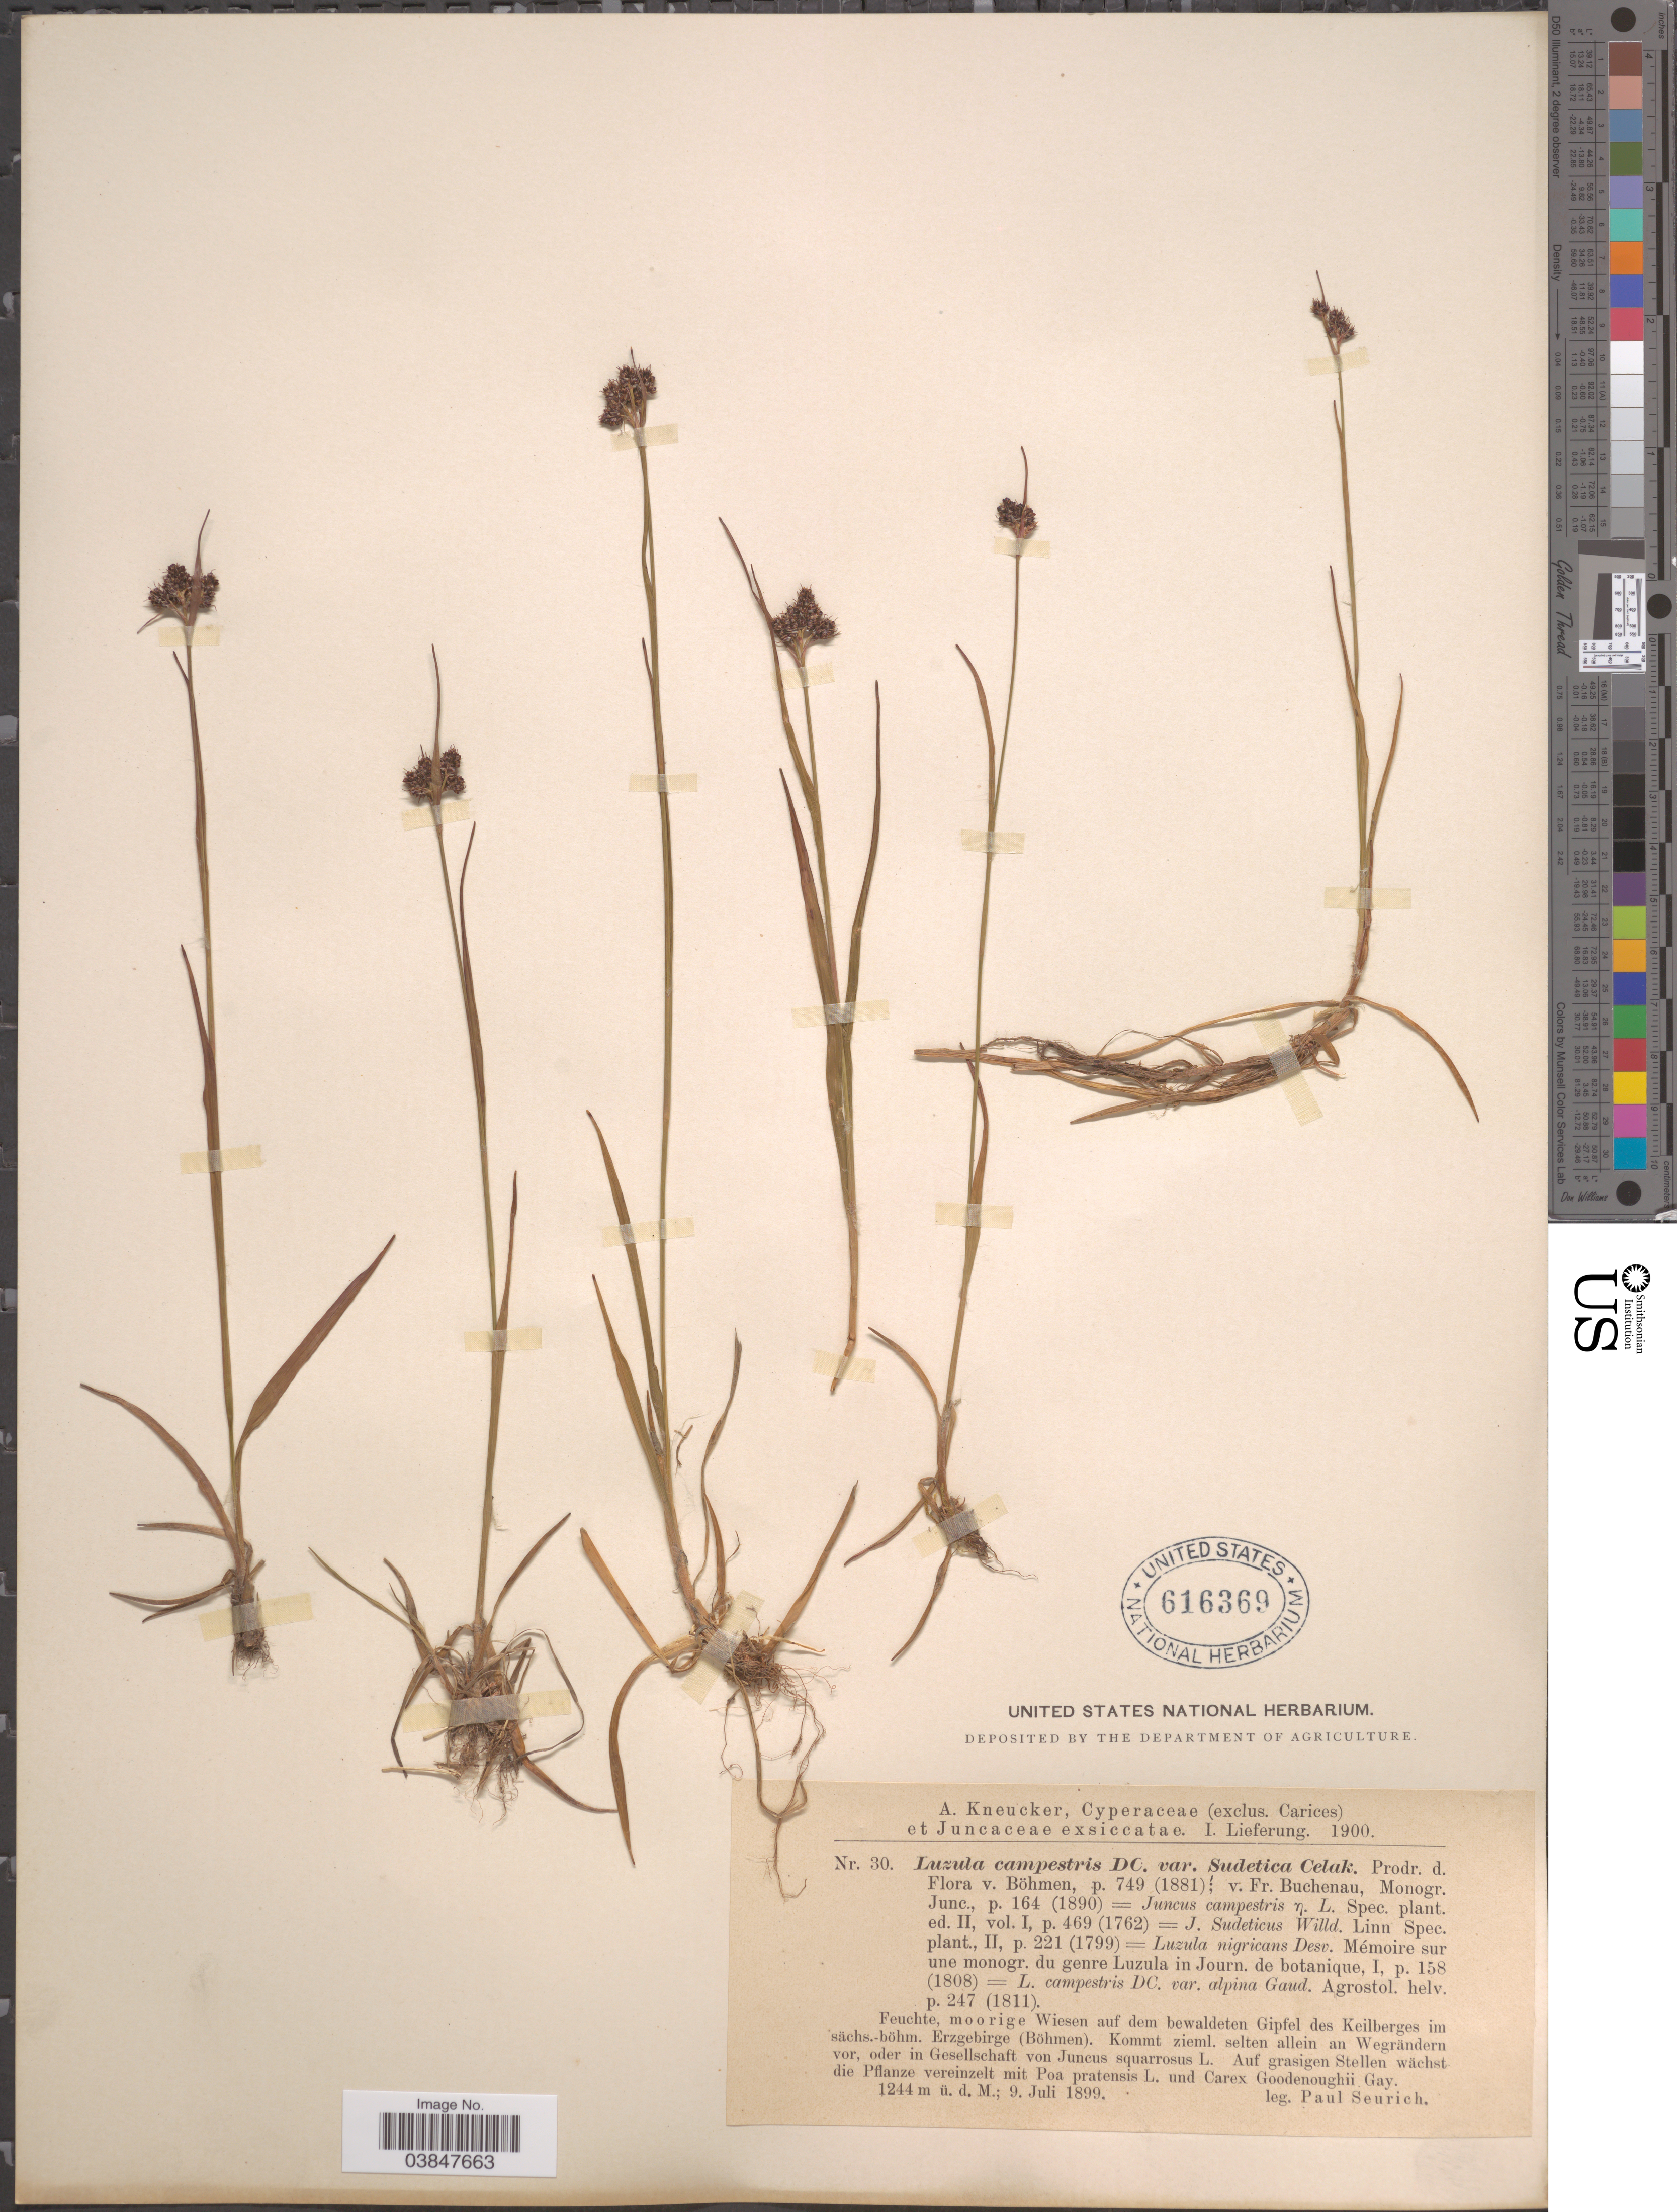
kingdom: Plantae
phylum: Tracheophyta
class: Liliopsida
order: Poales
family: Juncaceae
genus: Luzula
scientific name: Luzula campestris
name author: (L.) DC.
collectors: P. Seurich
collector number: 30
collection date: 1899-07-09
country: Czechia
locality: Feuchte, moorige Wiesen auf den bewaldeten Gipfel des Keilberges im sächa.- böhm. Erzgebirge (Böhmen). Kommt zieml. selten allein an Wegrändern vor. oder in Gesellschaft von Juncus squarrosus L. Auf grasigen Stellen wächst die Pflanze vereinzelt mit Poa pratensis L. und Carex Goodenoughii Gay.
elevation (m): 1244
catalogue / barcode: US 616369